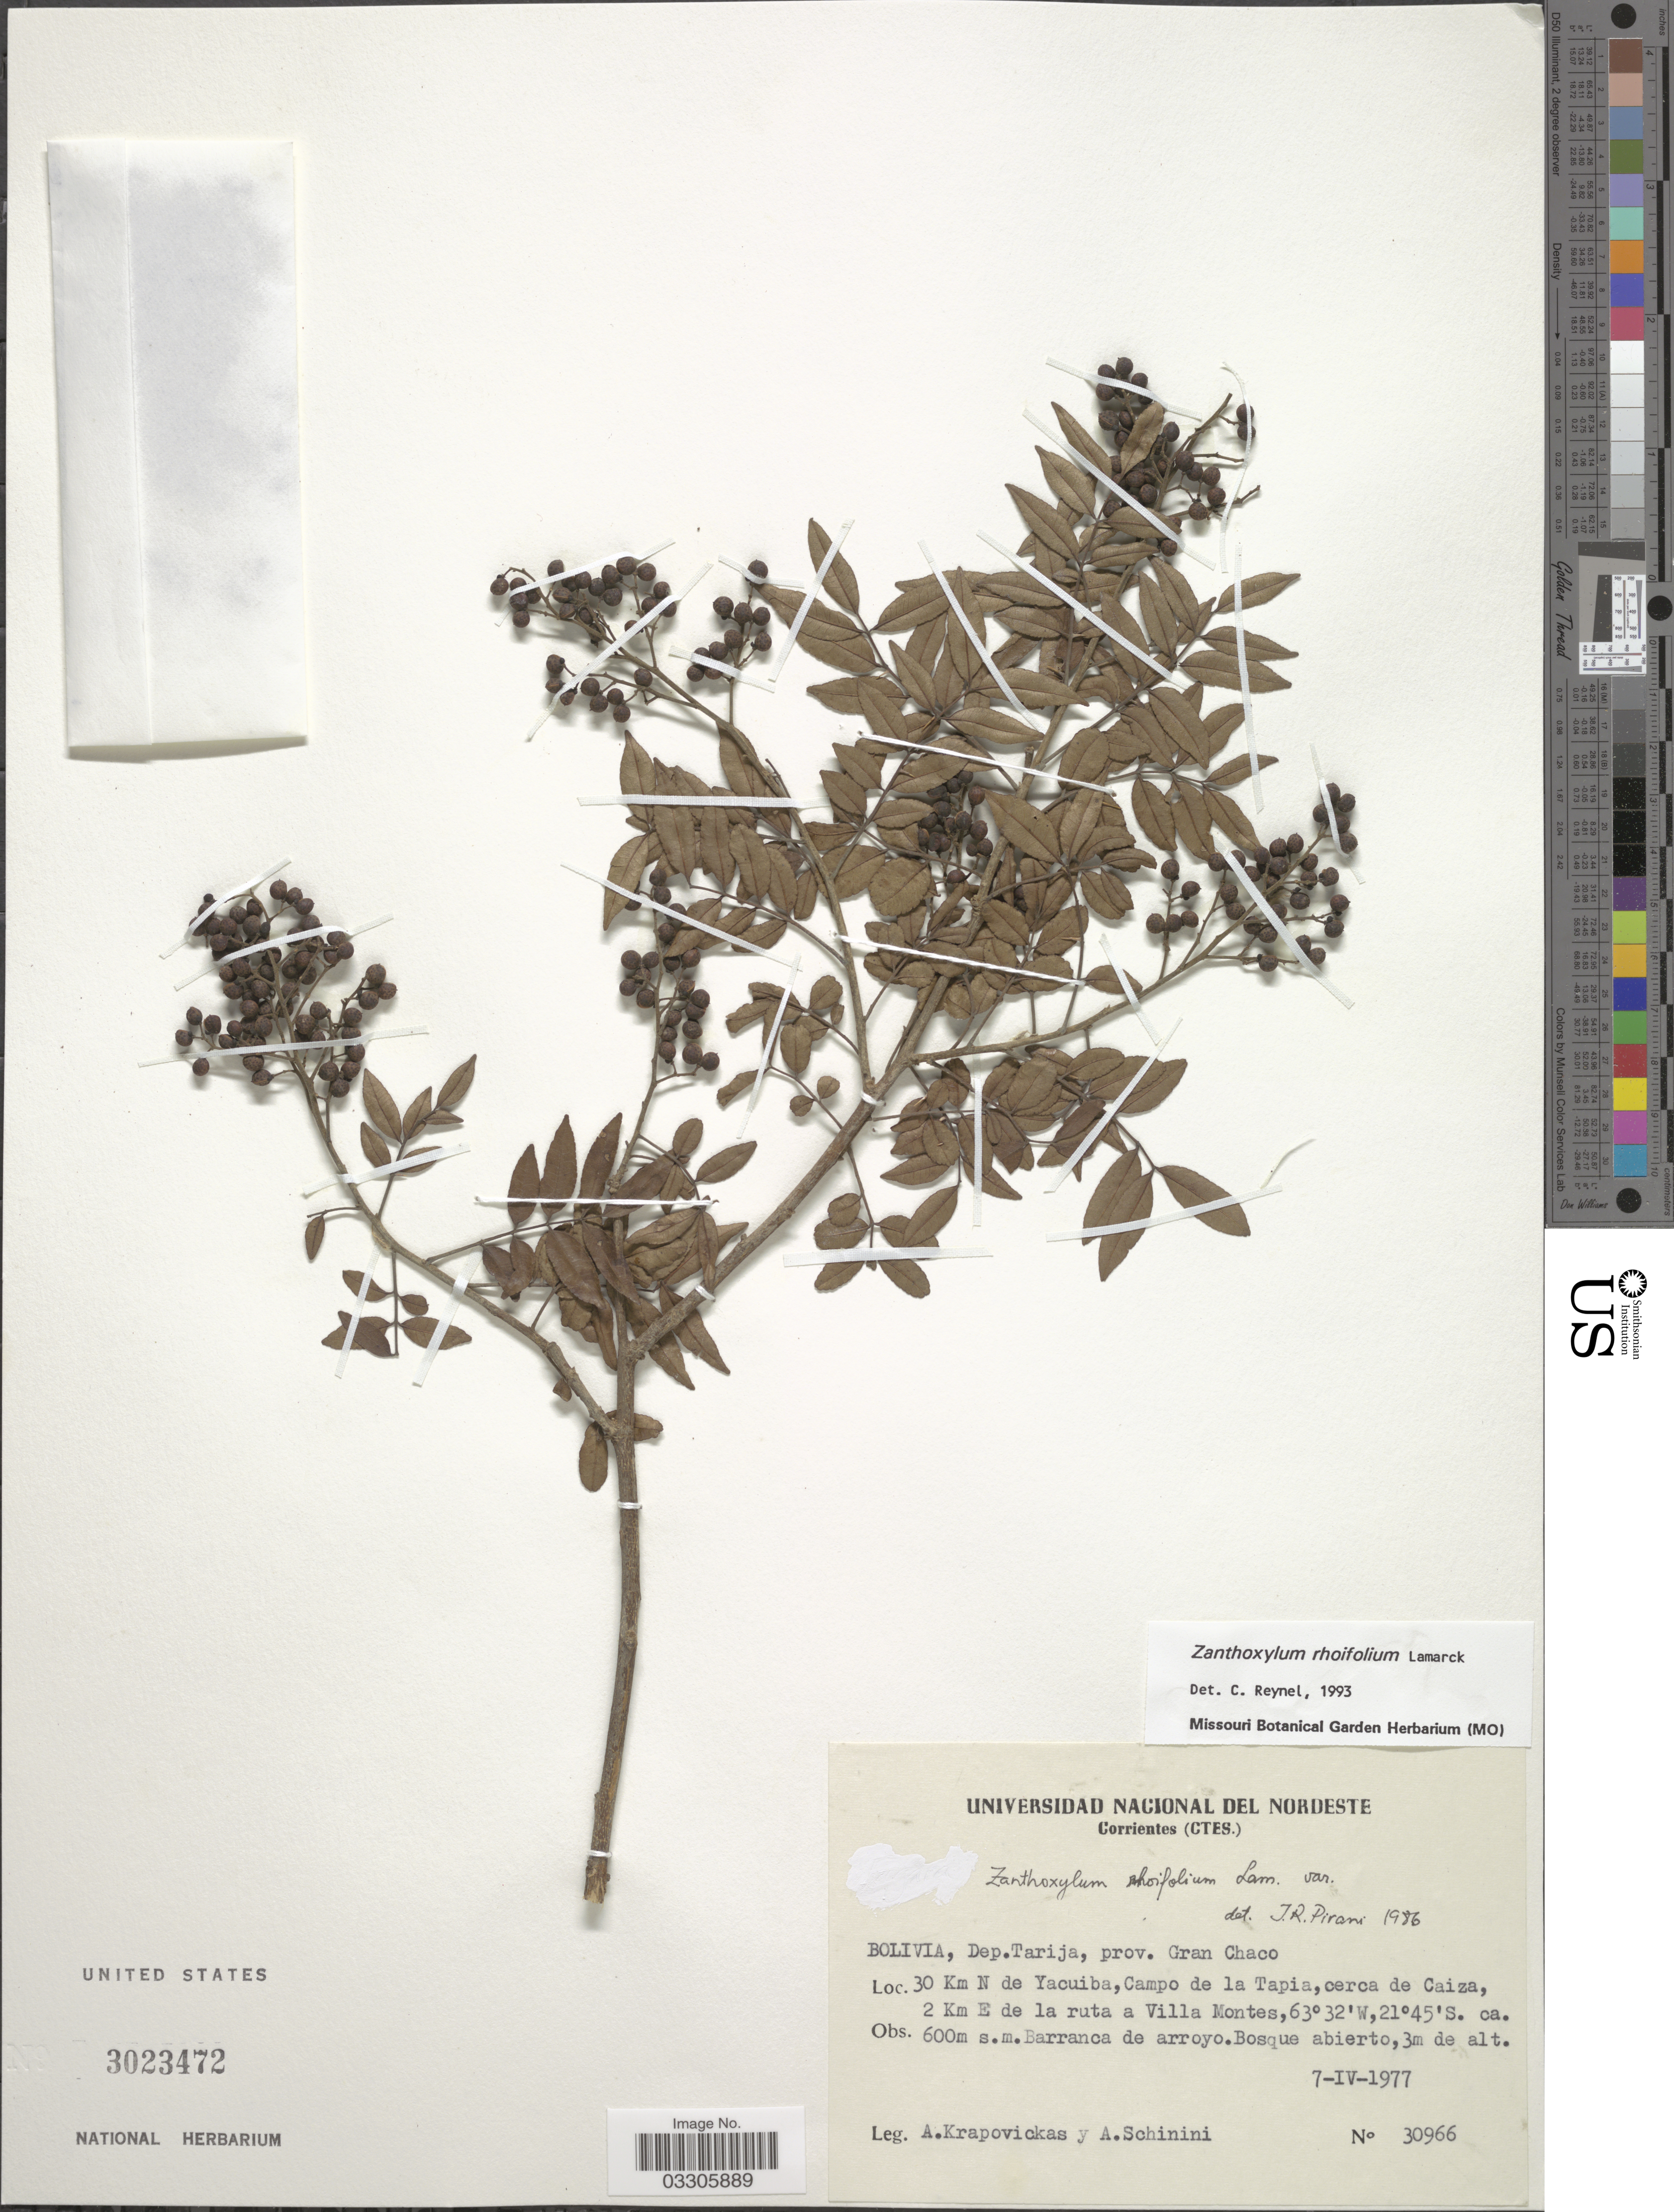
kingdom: Plantae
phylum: Tracheophyta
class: Magnoliopsida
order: Sapindales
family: Rutaceae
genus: Zanthoxylum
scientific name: Zanthoxylum rhoifolium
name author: Lam.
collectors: A. Krapovickas & A. Schinini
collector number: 30966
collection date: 1977-04-07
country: Bolivia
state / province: Tarija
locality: Dep. Tarija, prov. Gran Chaco, 30 Km N de Yacuiba, Campo de la Tapia, cerca de Caiza, 2 Km E de la ruta a Villa Montes.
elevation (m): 600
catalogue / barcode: US 3023472